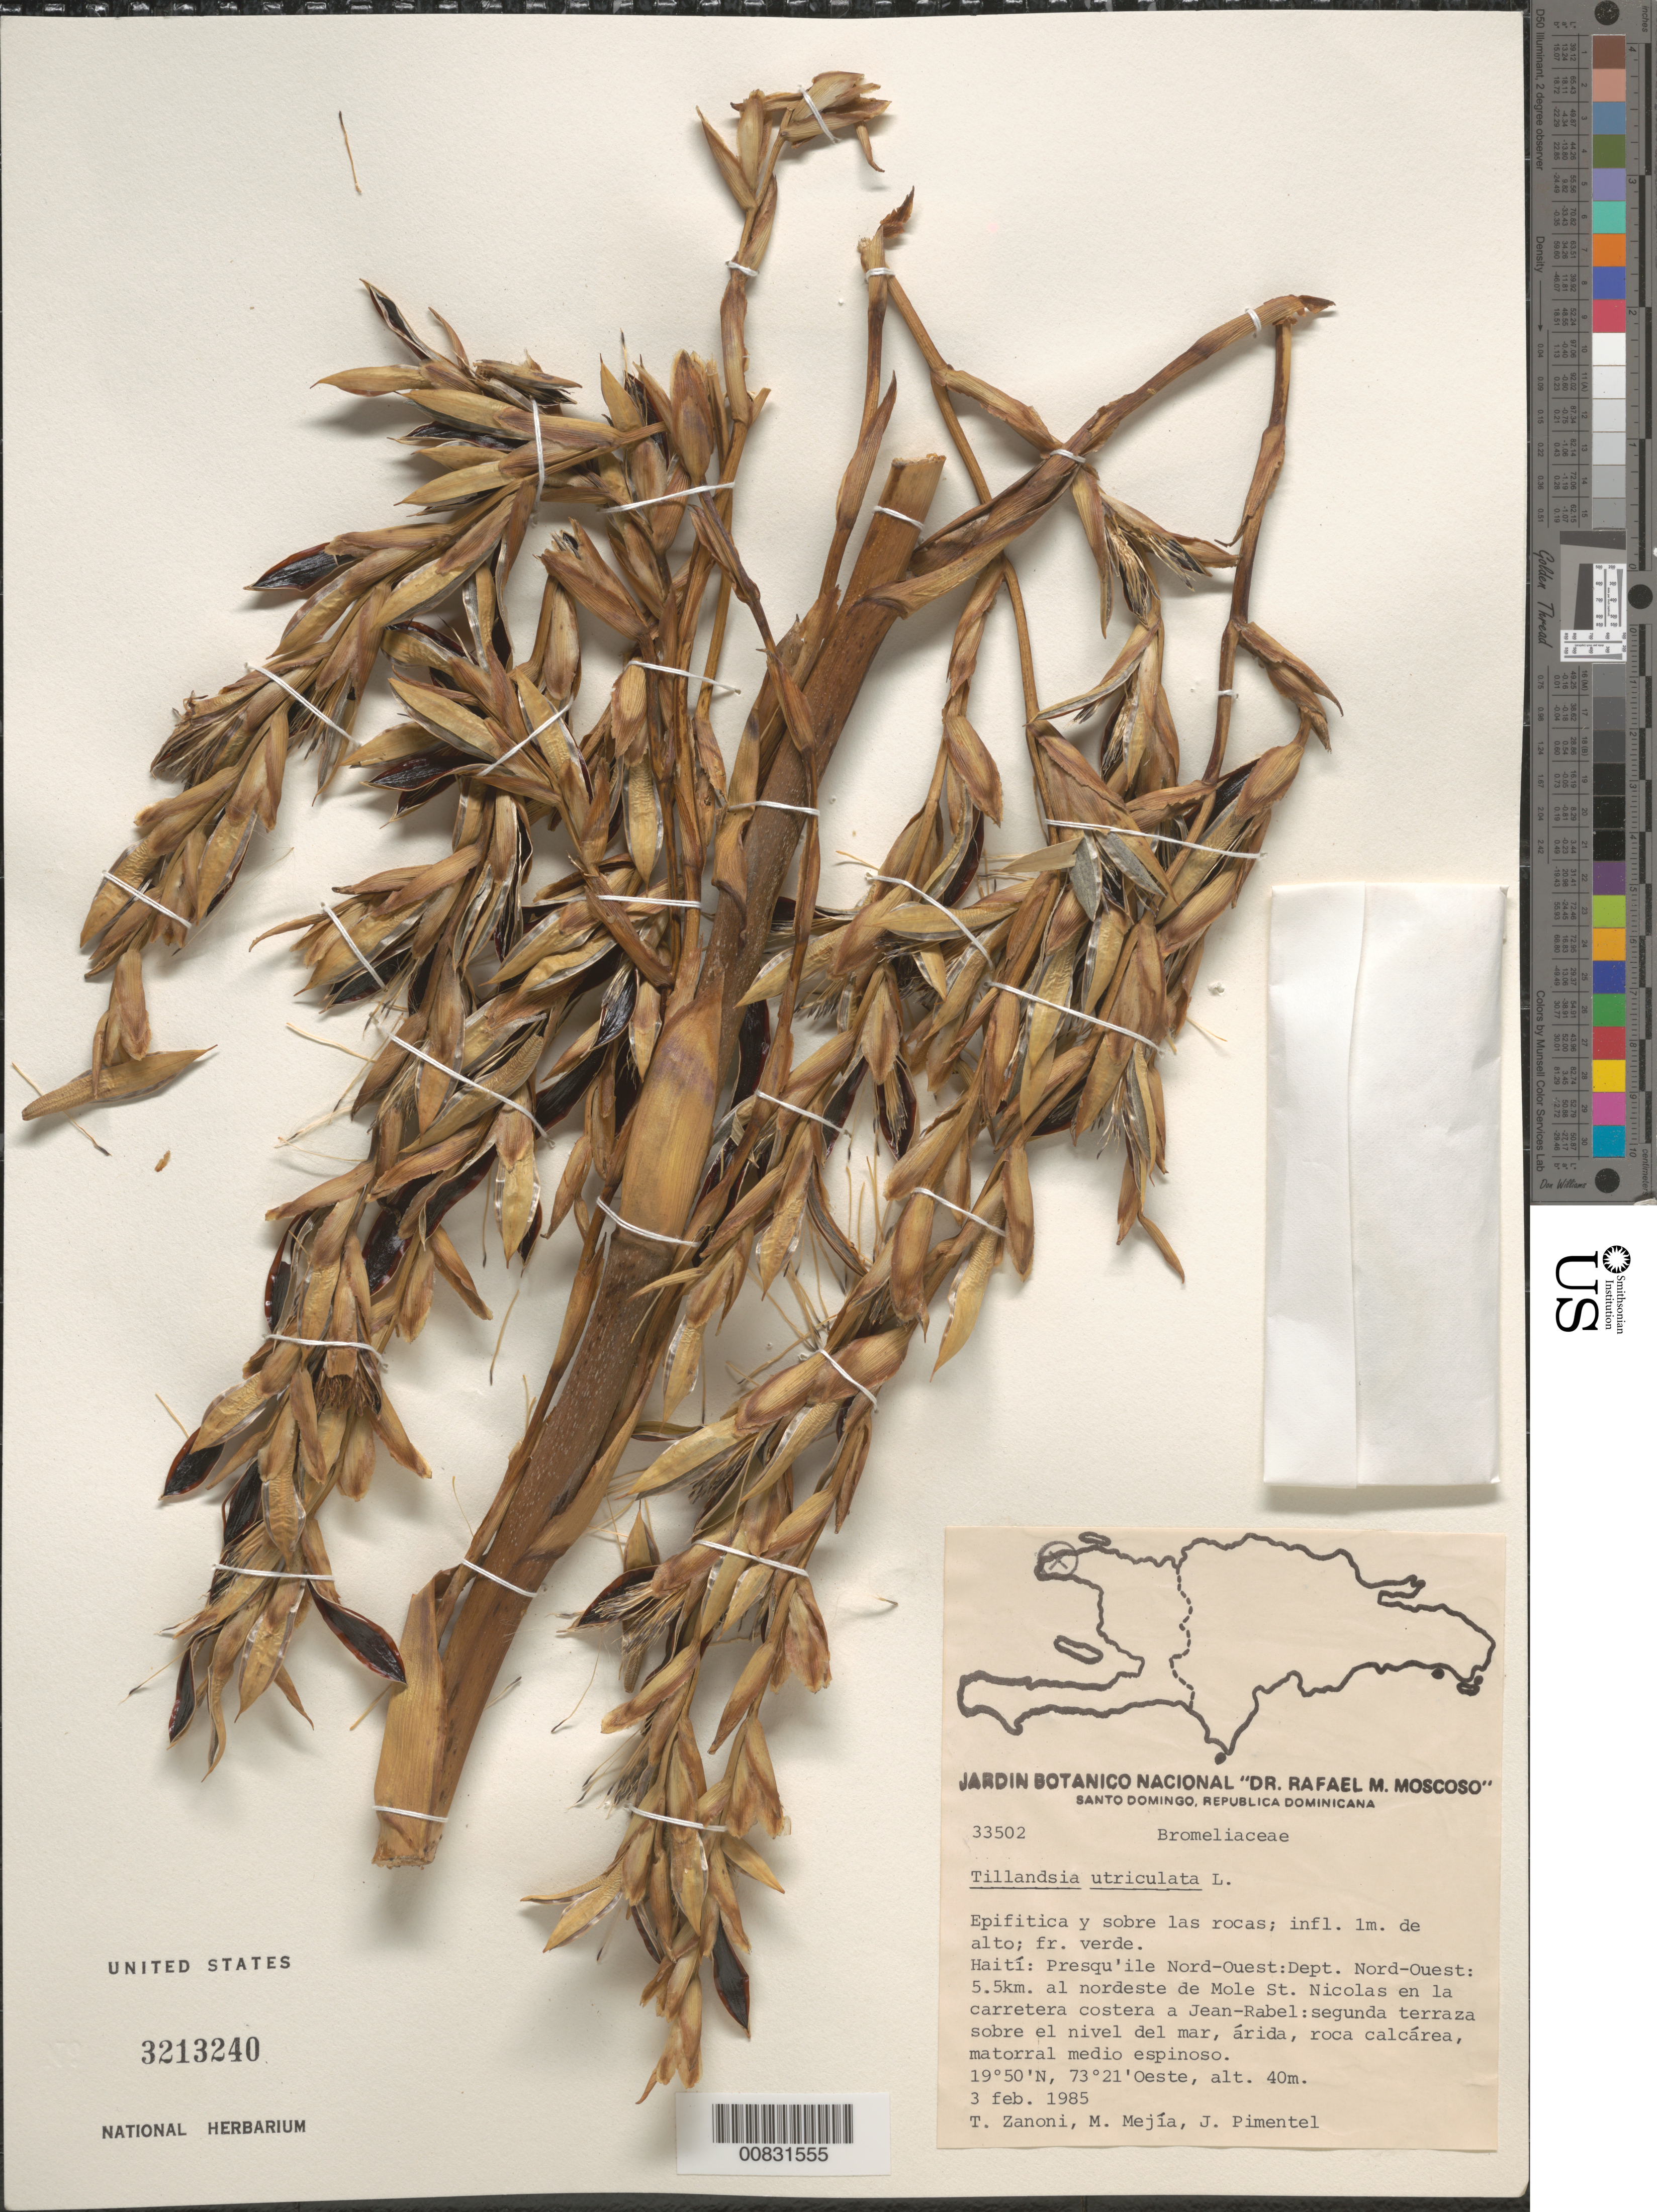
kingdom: Plantae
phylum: Tracheophyta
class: Liliopsida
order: Poales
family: Bromeliaceae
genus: Tillandsia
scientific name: Tillandsia utriculata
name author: L.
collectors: T. A. Zanoni, M. Mejia & J. Pimentel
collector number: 33502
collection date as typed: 03 Feb 1985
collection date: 1985-02-03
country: Haiti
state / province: Nord-Ouest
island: Hispaniola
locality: Presqu'ile Nord-Ouest: Dept. Nord-Ouest: 5.5 km. al noreste de Mole St. Nicolas en la carretera a Jean Rabel: Segunda terraza sobre el nivel del mar.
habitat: Epifitica y sobre las rocas. Arida, roca calcárea, matorral medio espinoso.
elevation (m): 40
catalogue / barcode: US 3213240